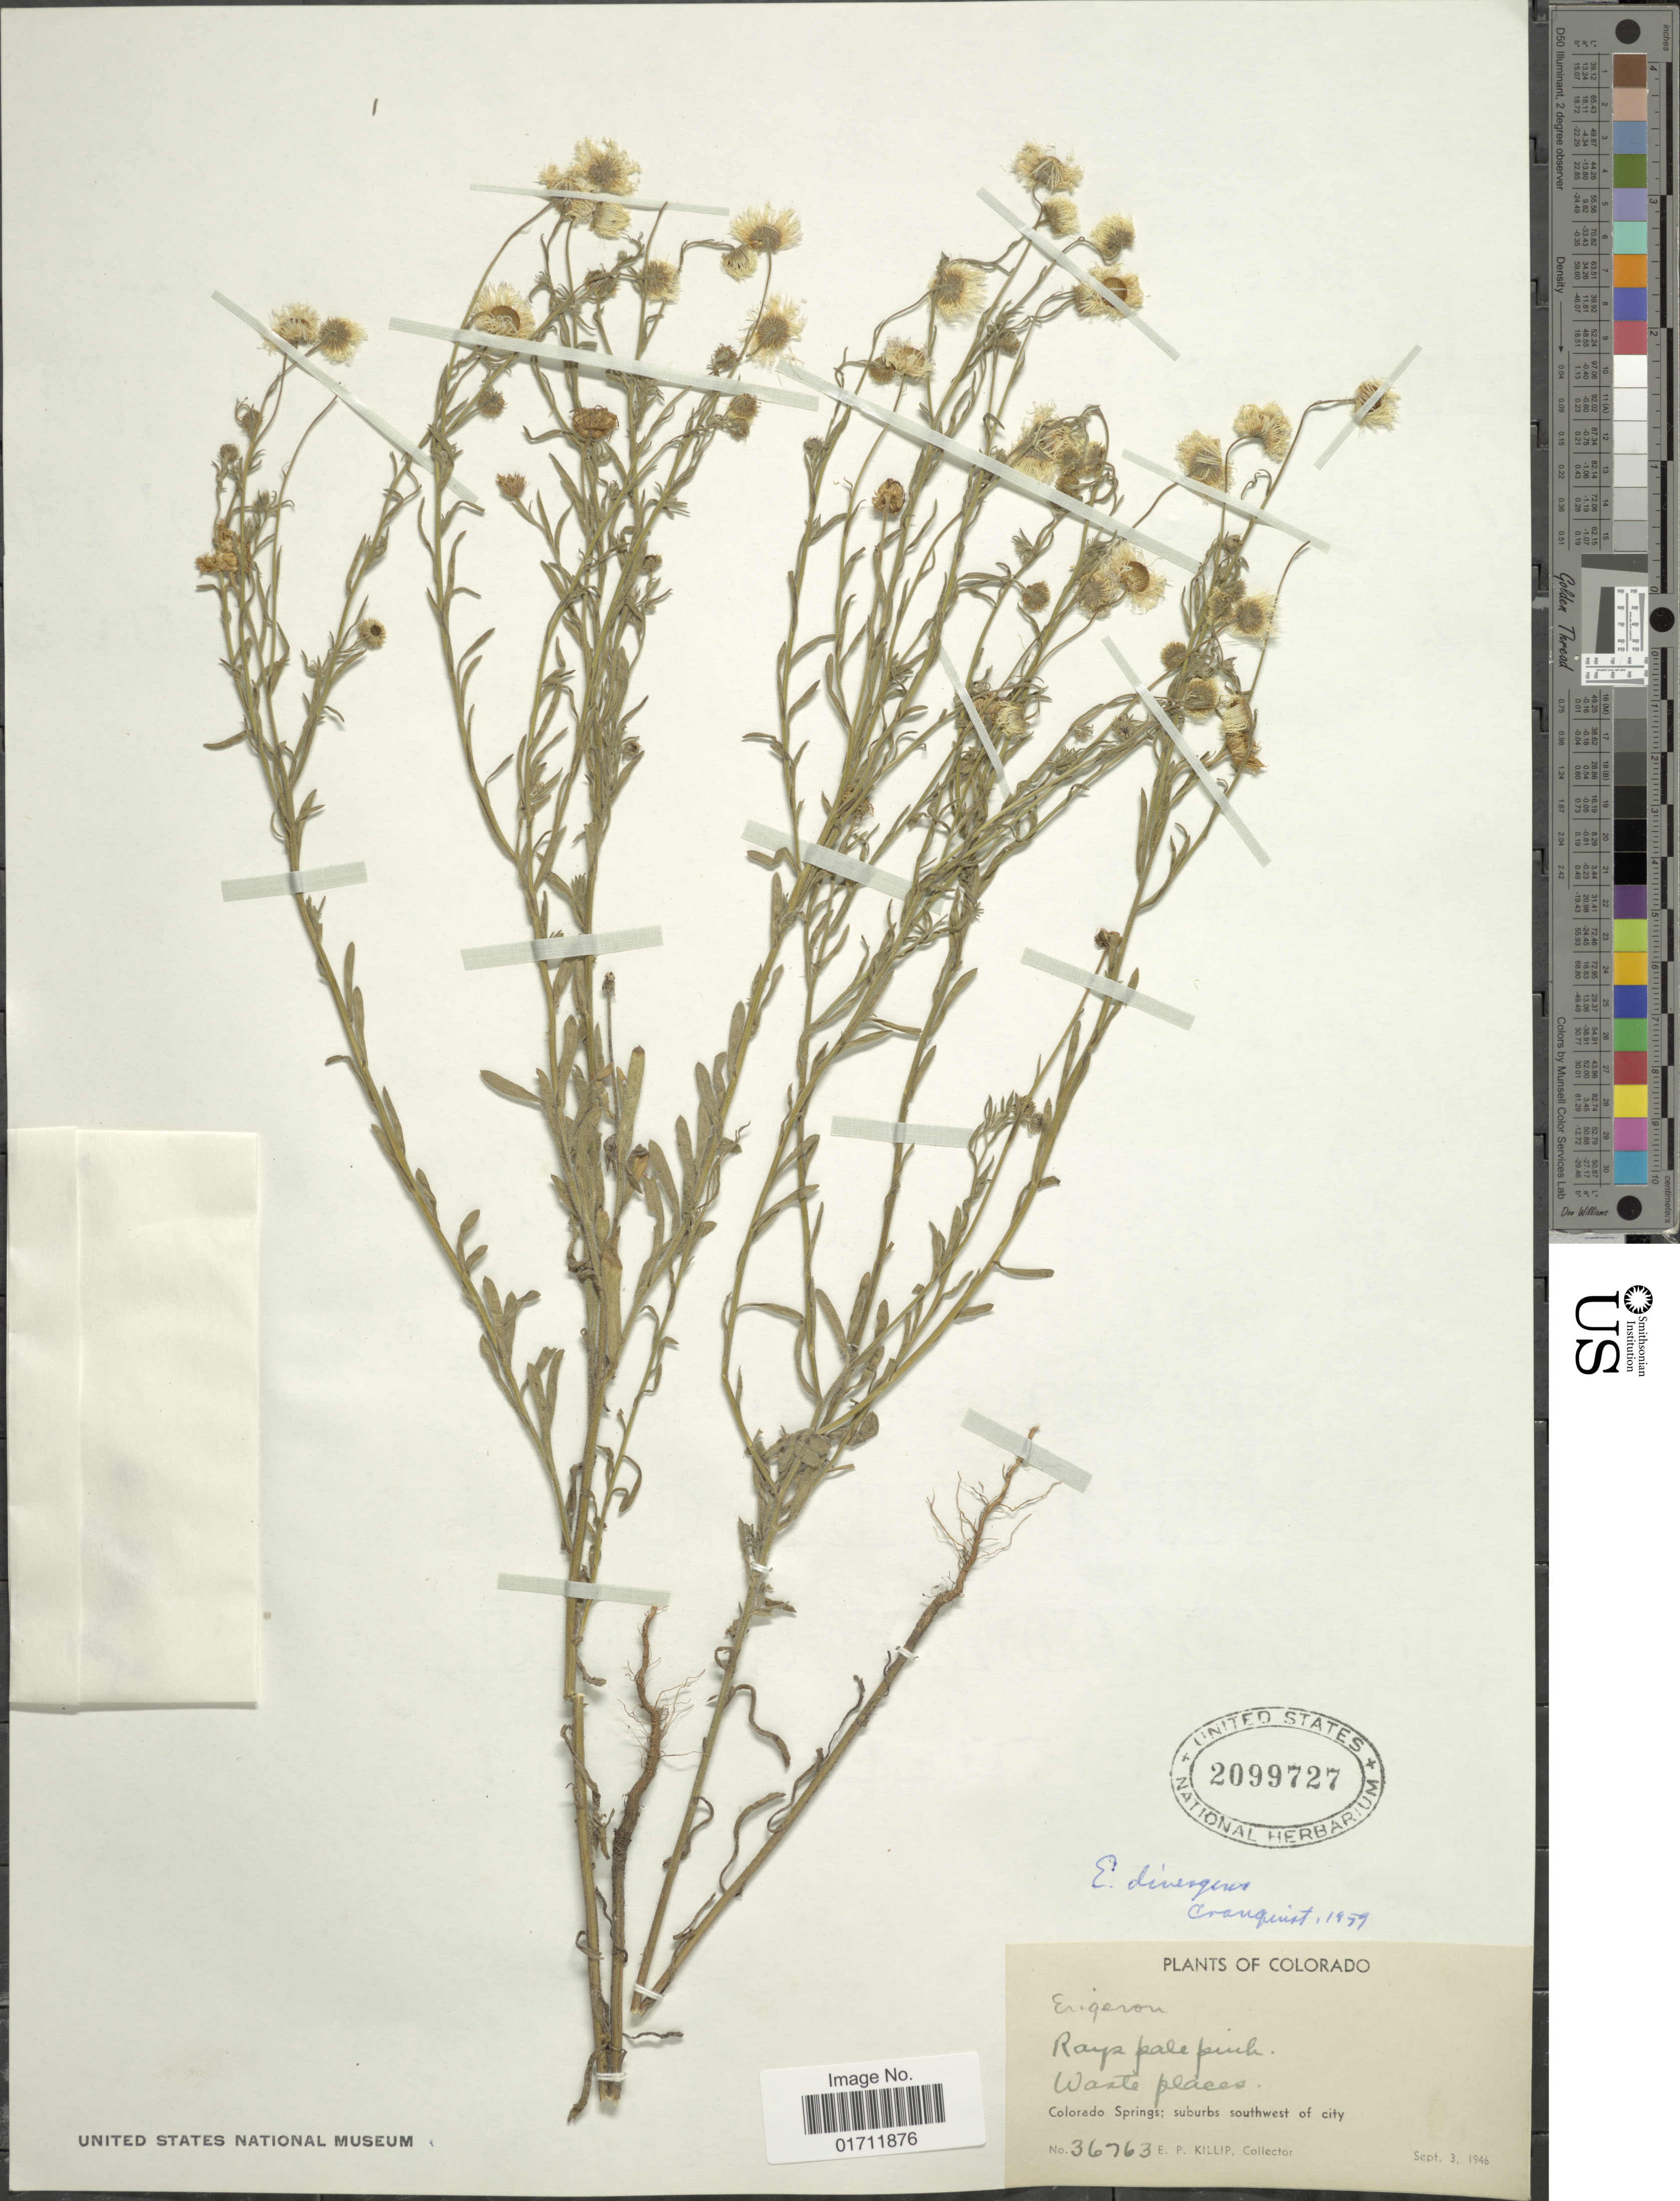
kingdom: Plantae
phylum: Tracheophyta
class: Magnoliopsida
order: Asterales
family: Asteraceae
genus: Erigeron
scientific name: Erigeron divergens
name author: Torr. & A. Gray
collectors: E. P. Killip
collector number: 36763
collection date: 1946-09-03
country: United States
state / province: Colorado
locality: Rays pale pink, Waste places, Colorado Springs; suburbs southwest of city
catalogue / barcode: US 2099727